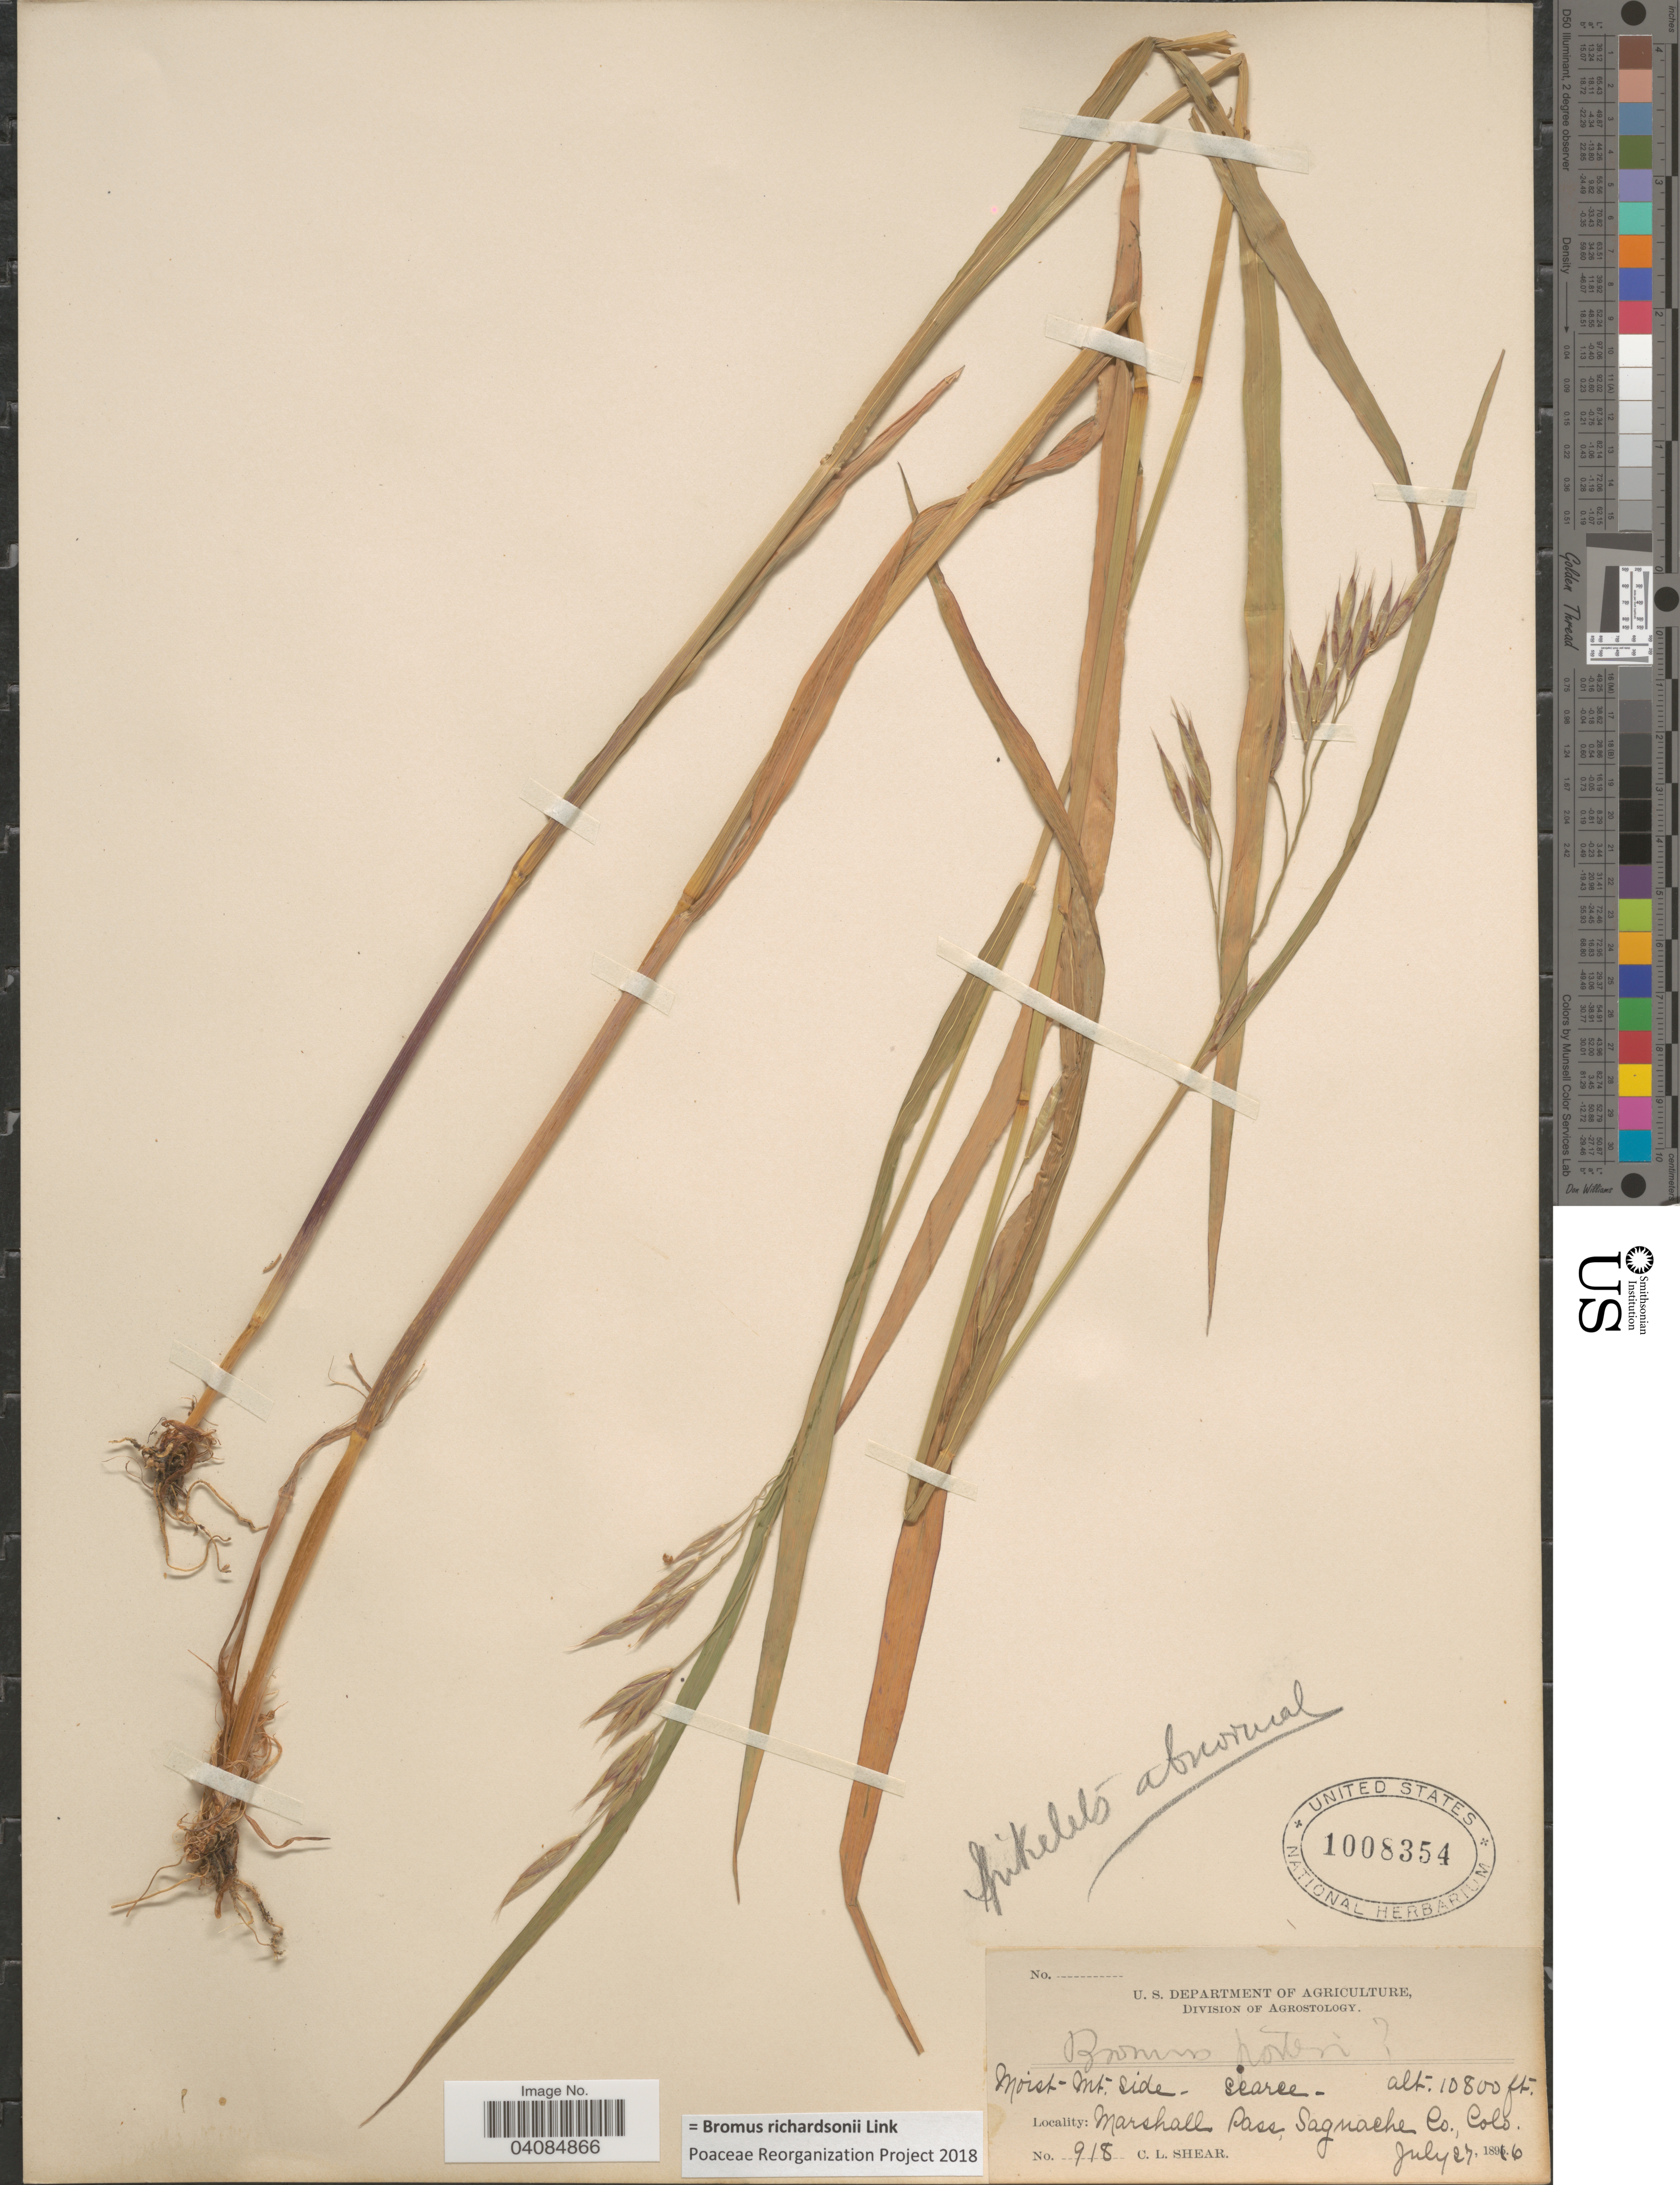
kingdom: Plantae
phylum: Tracheophyta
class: Liliopsida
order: Poales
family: Poaceae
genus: Bromus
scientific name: Bromus racemosus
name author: L.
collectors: C. L. Shear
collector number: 918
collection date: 1896-07-27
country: United States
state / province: Colorado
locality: Moist Mt. side. Marshall Pass, Saguache Co.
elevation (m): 3292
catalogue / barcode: US 1008354